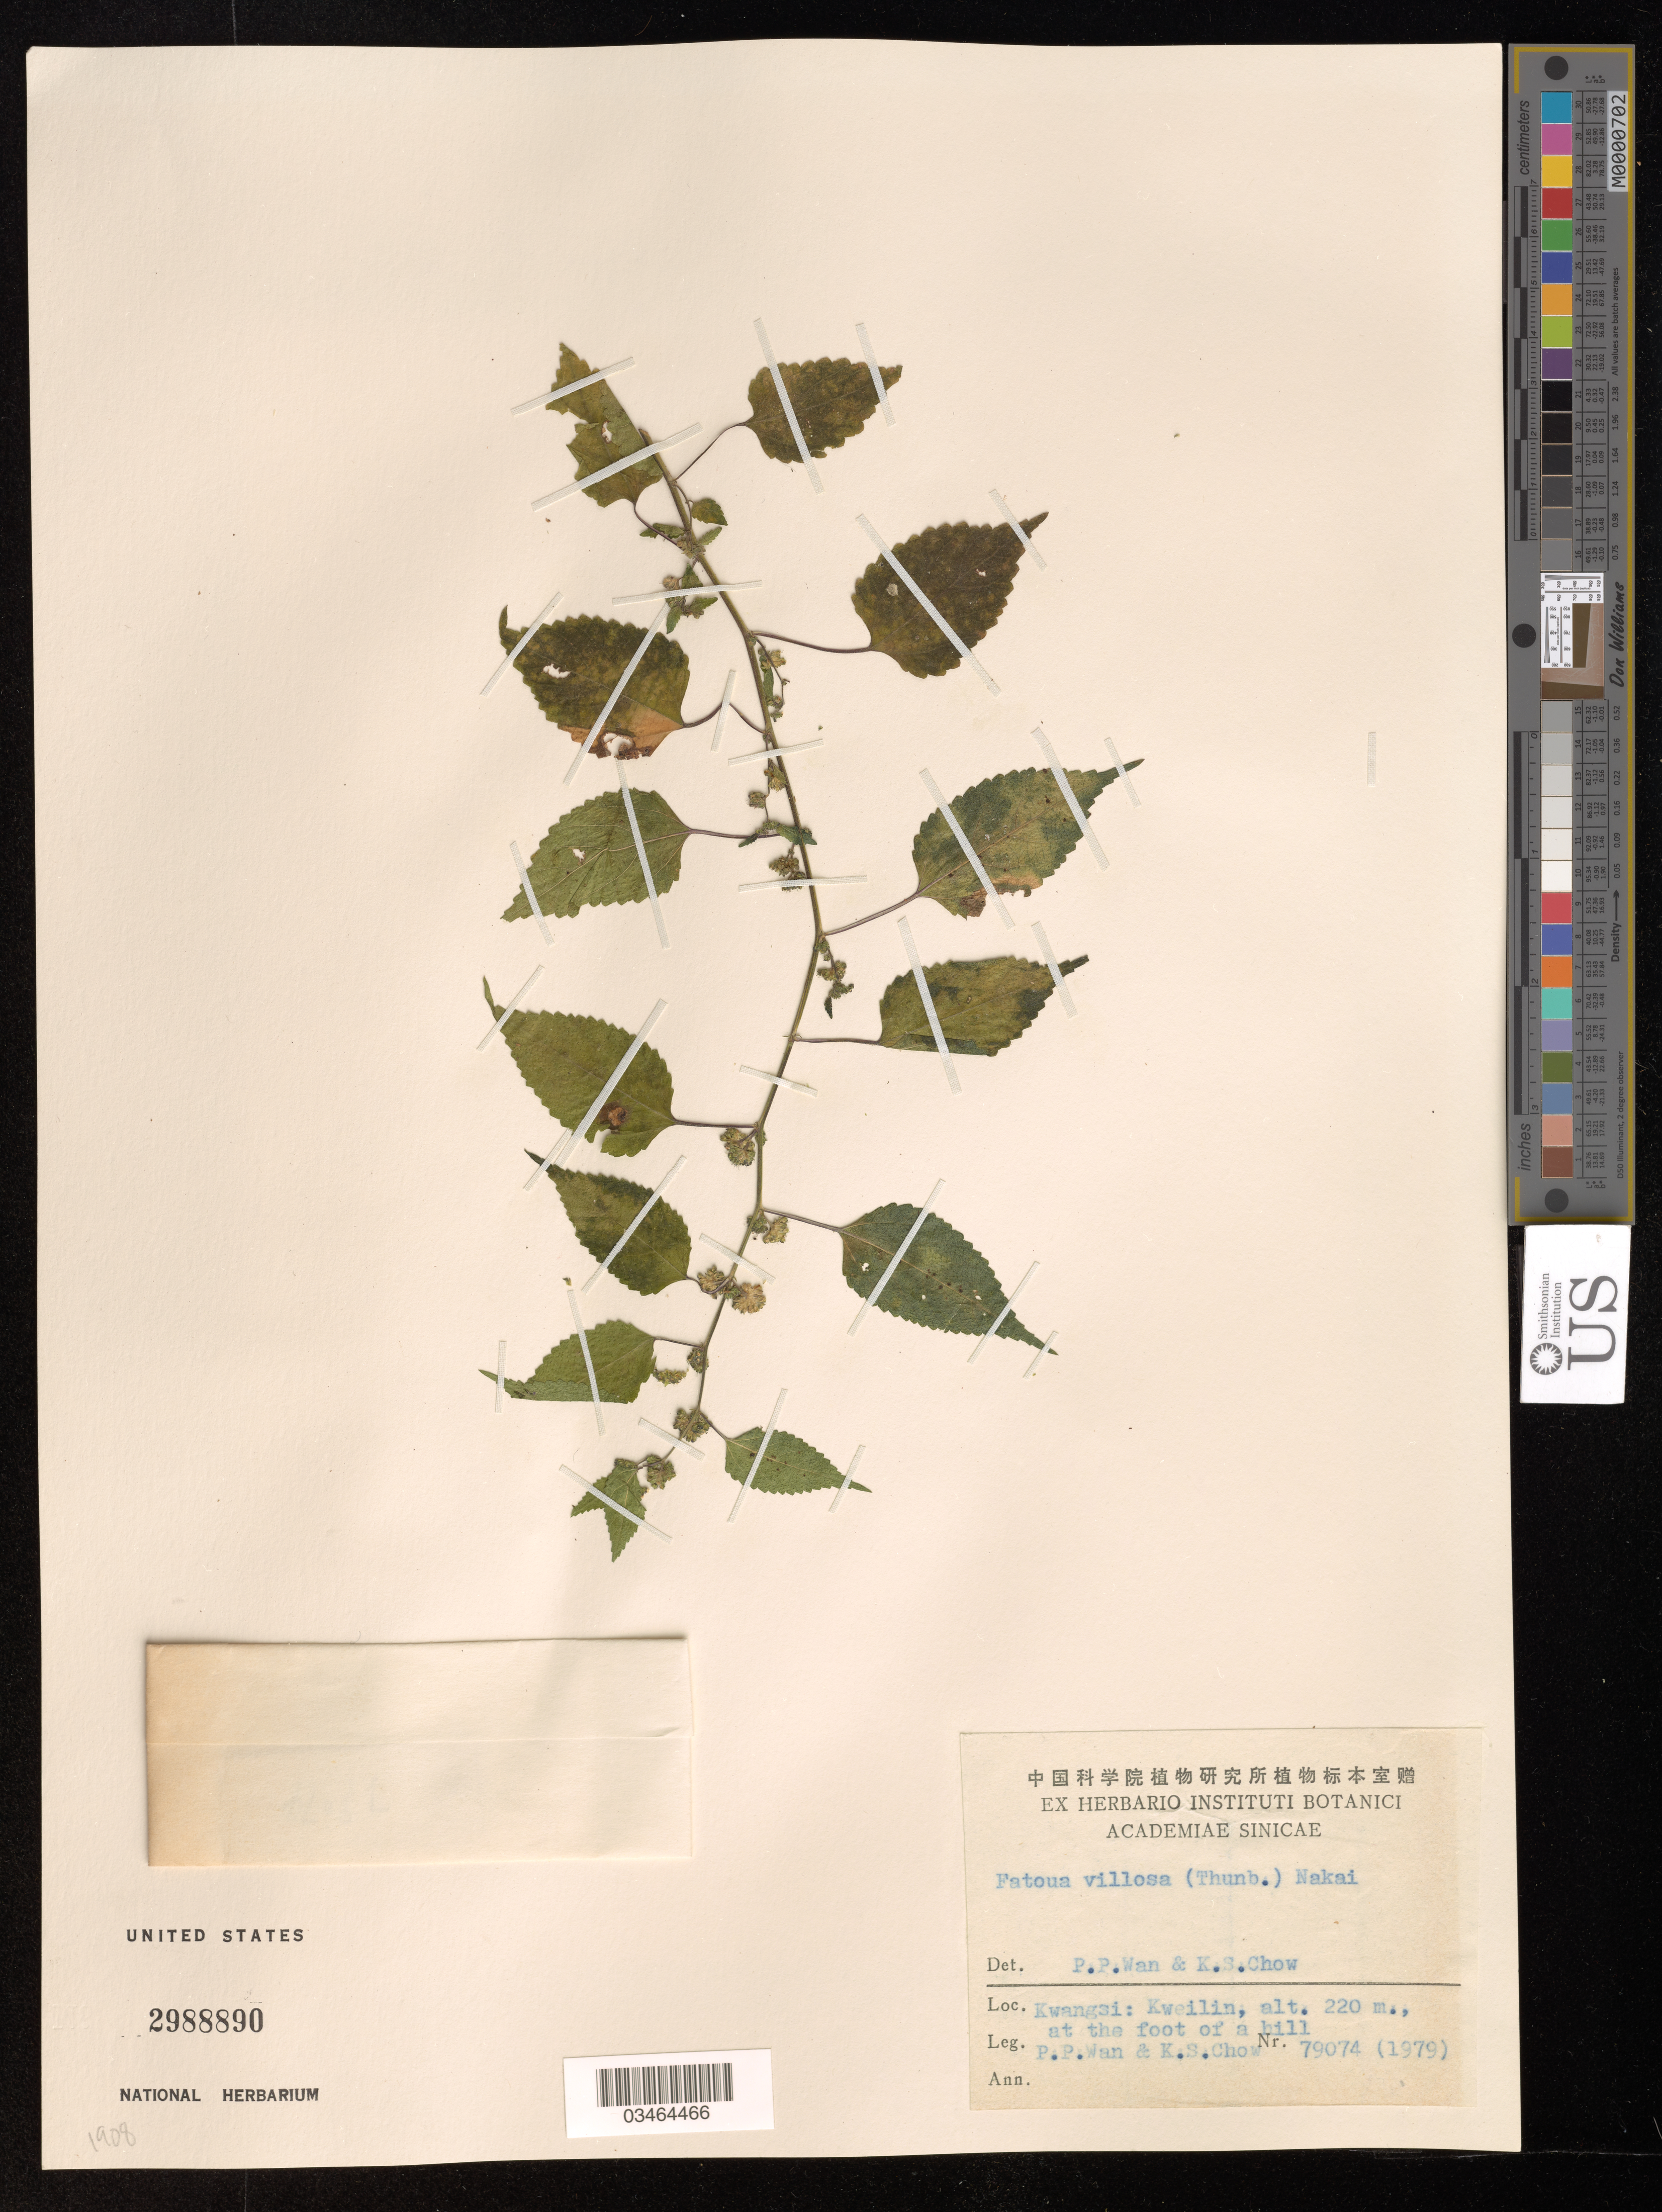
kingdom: Plantae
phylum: Tracheophyta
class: Magnoliopsida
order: Rosales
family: Moraceae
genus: Fatoua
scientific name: Fatoua villosa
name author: (Thunb.) Nakai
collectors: P. Wan & K. S. Chow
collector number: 79074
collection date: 1979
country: China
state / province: Guangxi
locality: Kwangsi: Kweilin. At the foot of a hill.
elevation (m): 200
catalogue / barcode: US 2988890